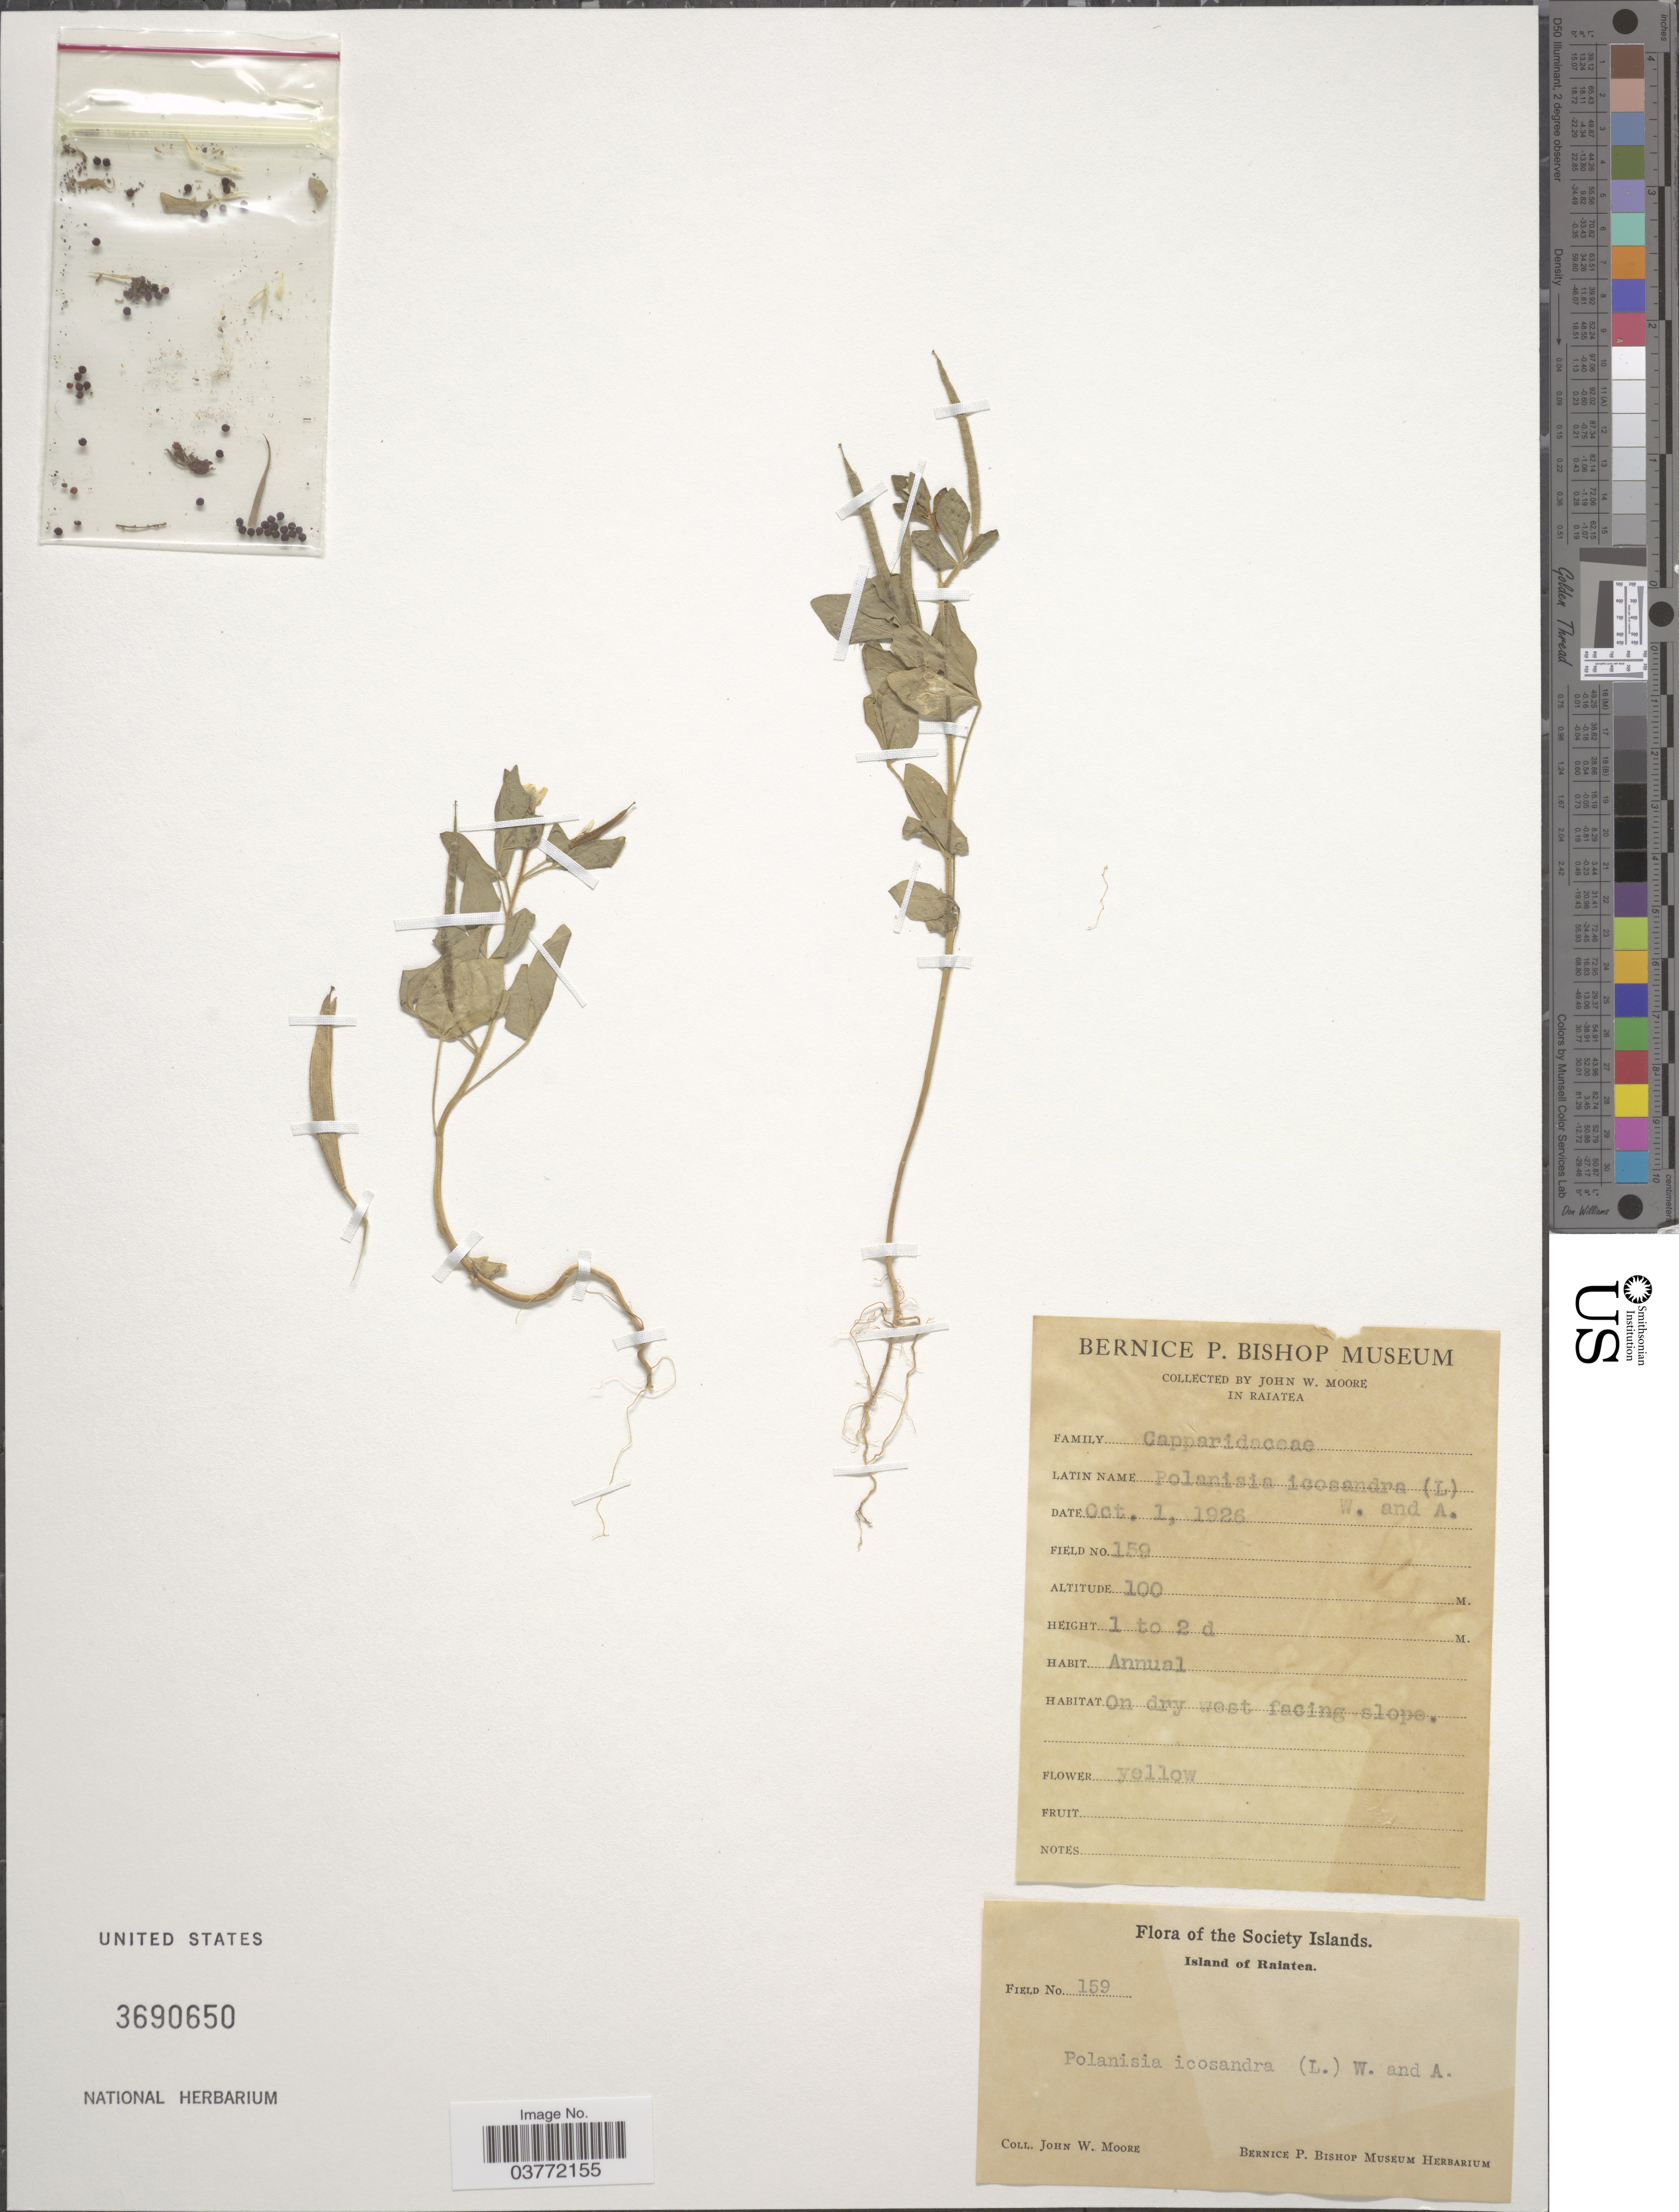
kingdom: Plantae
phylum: Tracheophyta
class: Magnoliopsida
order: Brassicales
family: Cleomaceae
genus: Arivela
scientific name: Arivela viscosa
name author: (L.) Raf.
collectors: J. Moore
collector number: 159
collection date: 1926-10-01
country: French Polynesia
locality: The Society Islands, Island of Raiatea. On dry west facing slope.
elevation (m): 100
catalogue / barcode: US 3690650